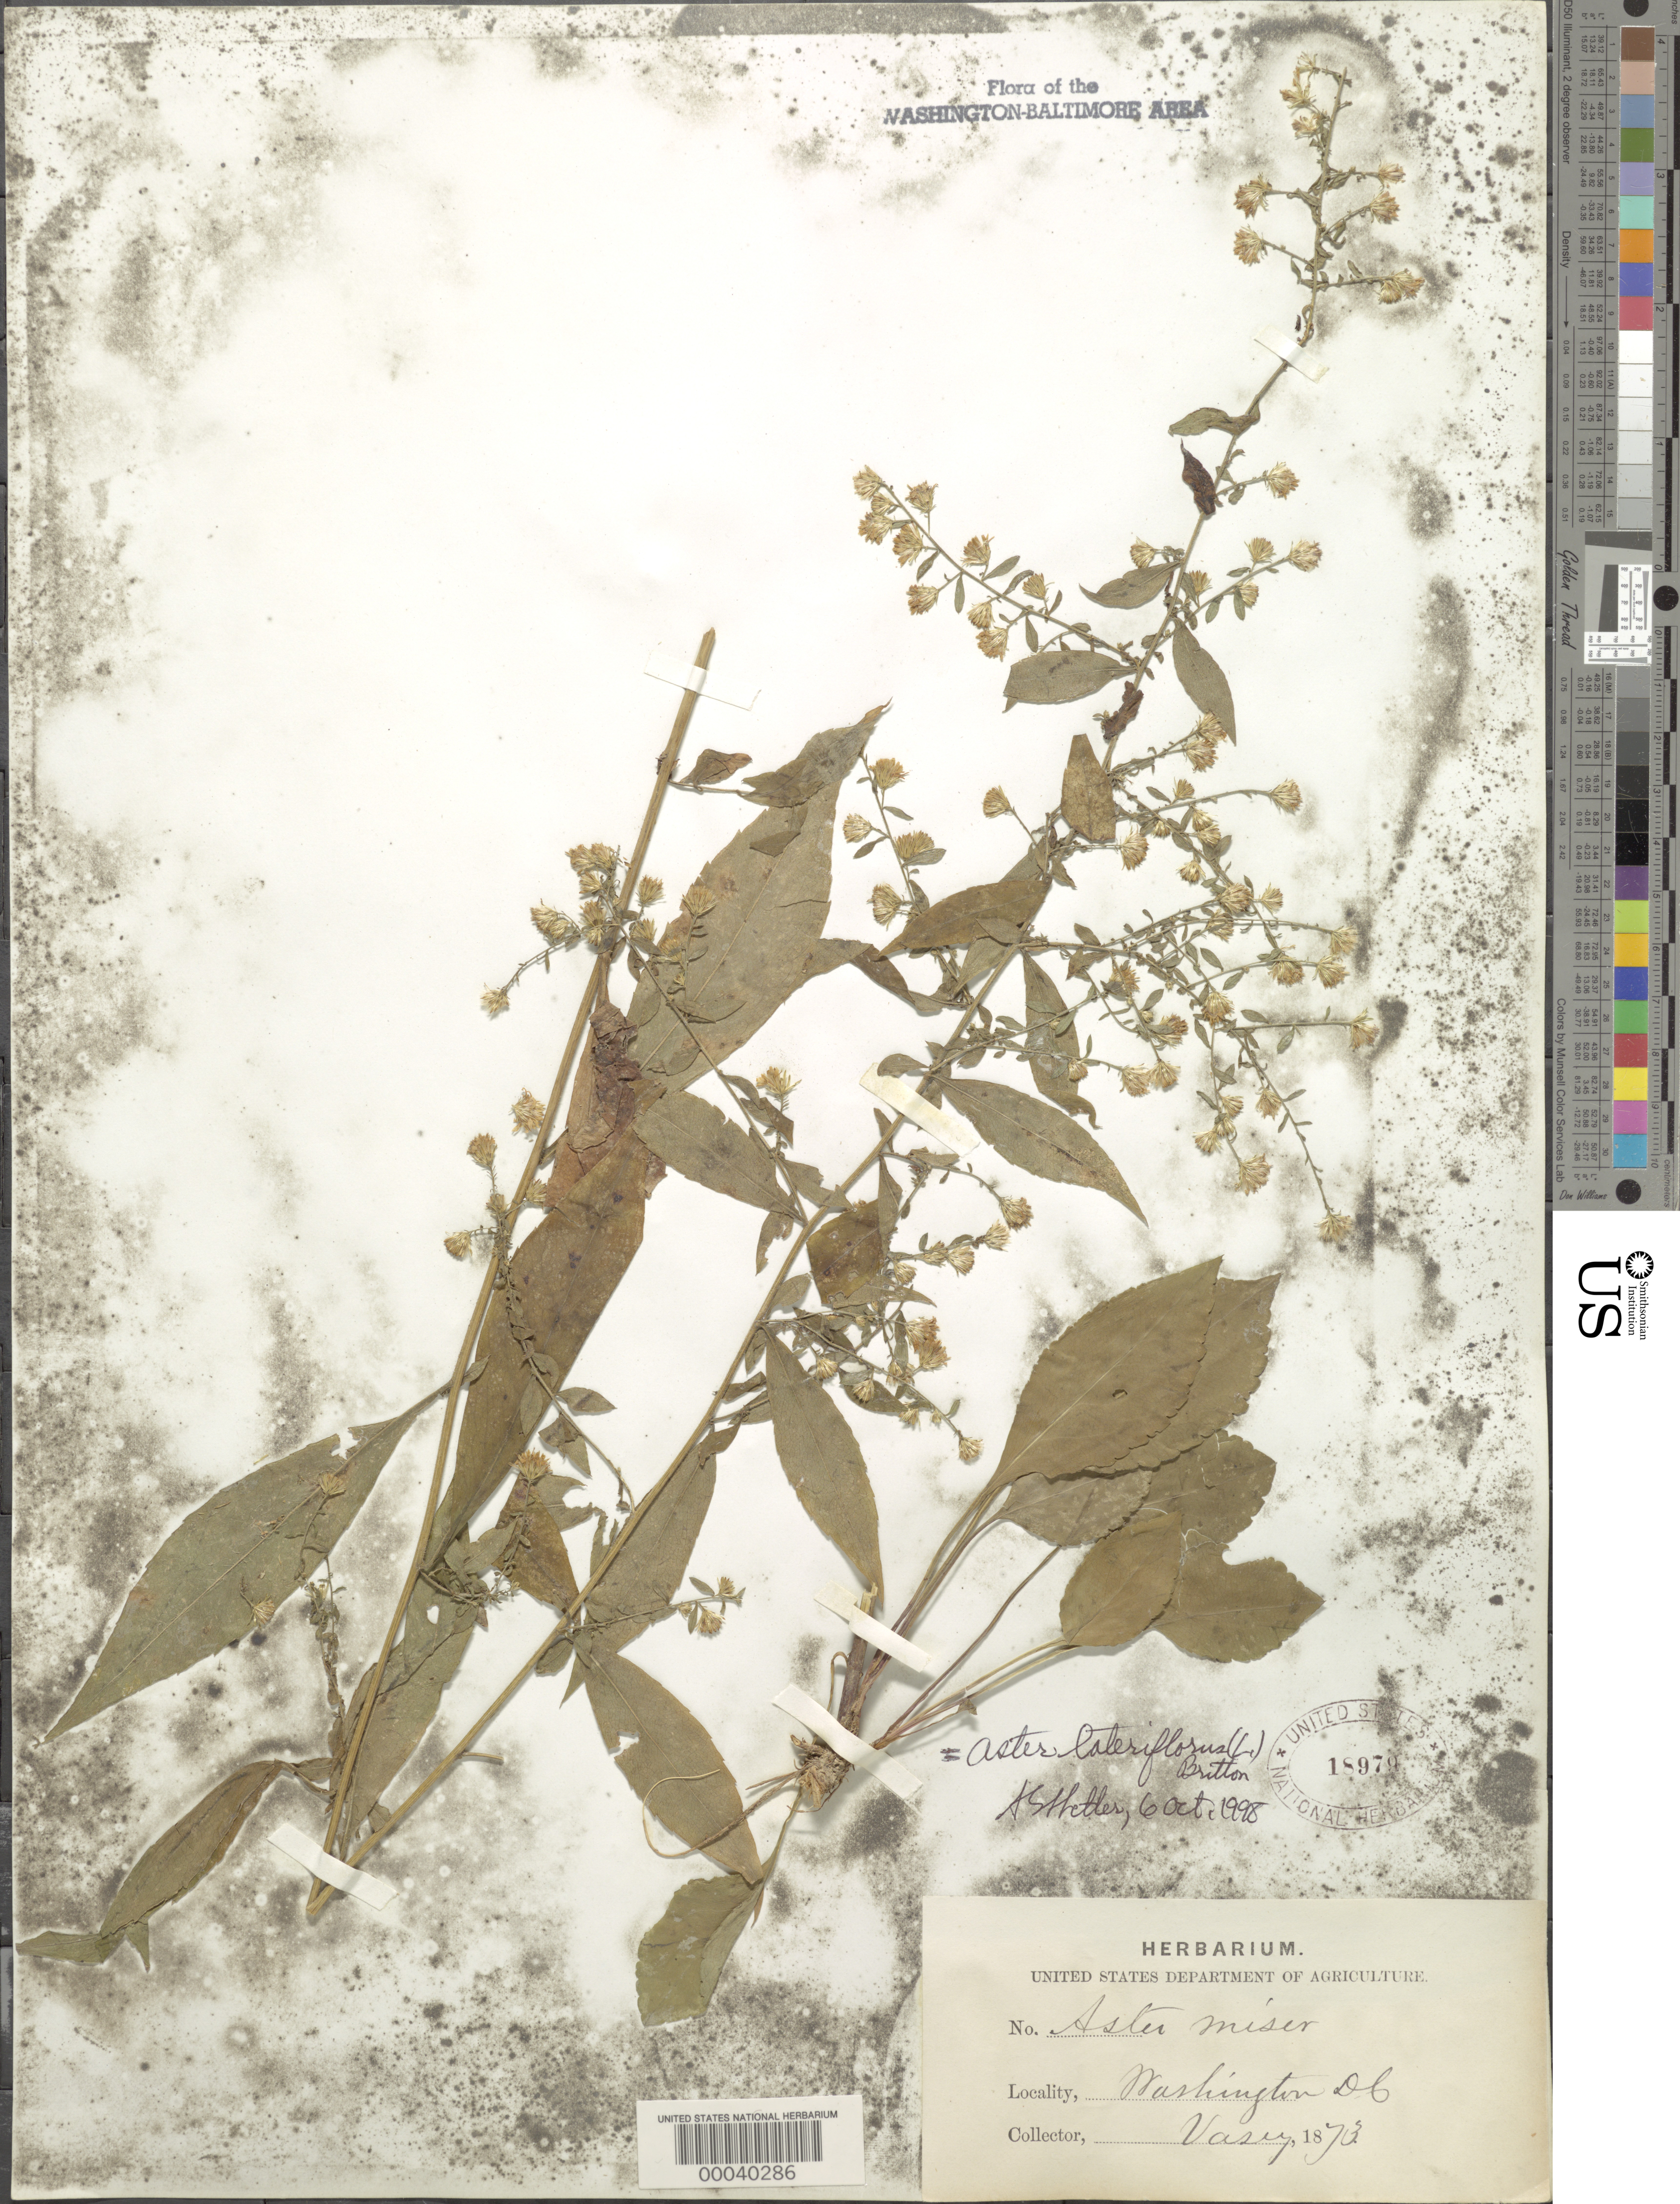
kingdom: Plantae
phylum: Tracheophyta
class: Magnoliopsida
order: Asterales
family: Asteraceae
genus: Symphyotrichum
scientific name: Symphyotrichum lateriflorum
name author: (L.) Á. Löve & D. Löve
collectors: G. Vasey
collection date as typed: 1873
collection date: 1873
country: United States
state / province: District of Columbia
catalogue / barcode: US 18979